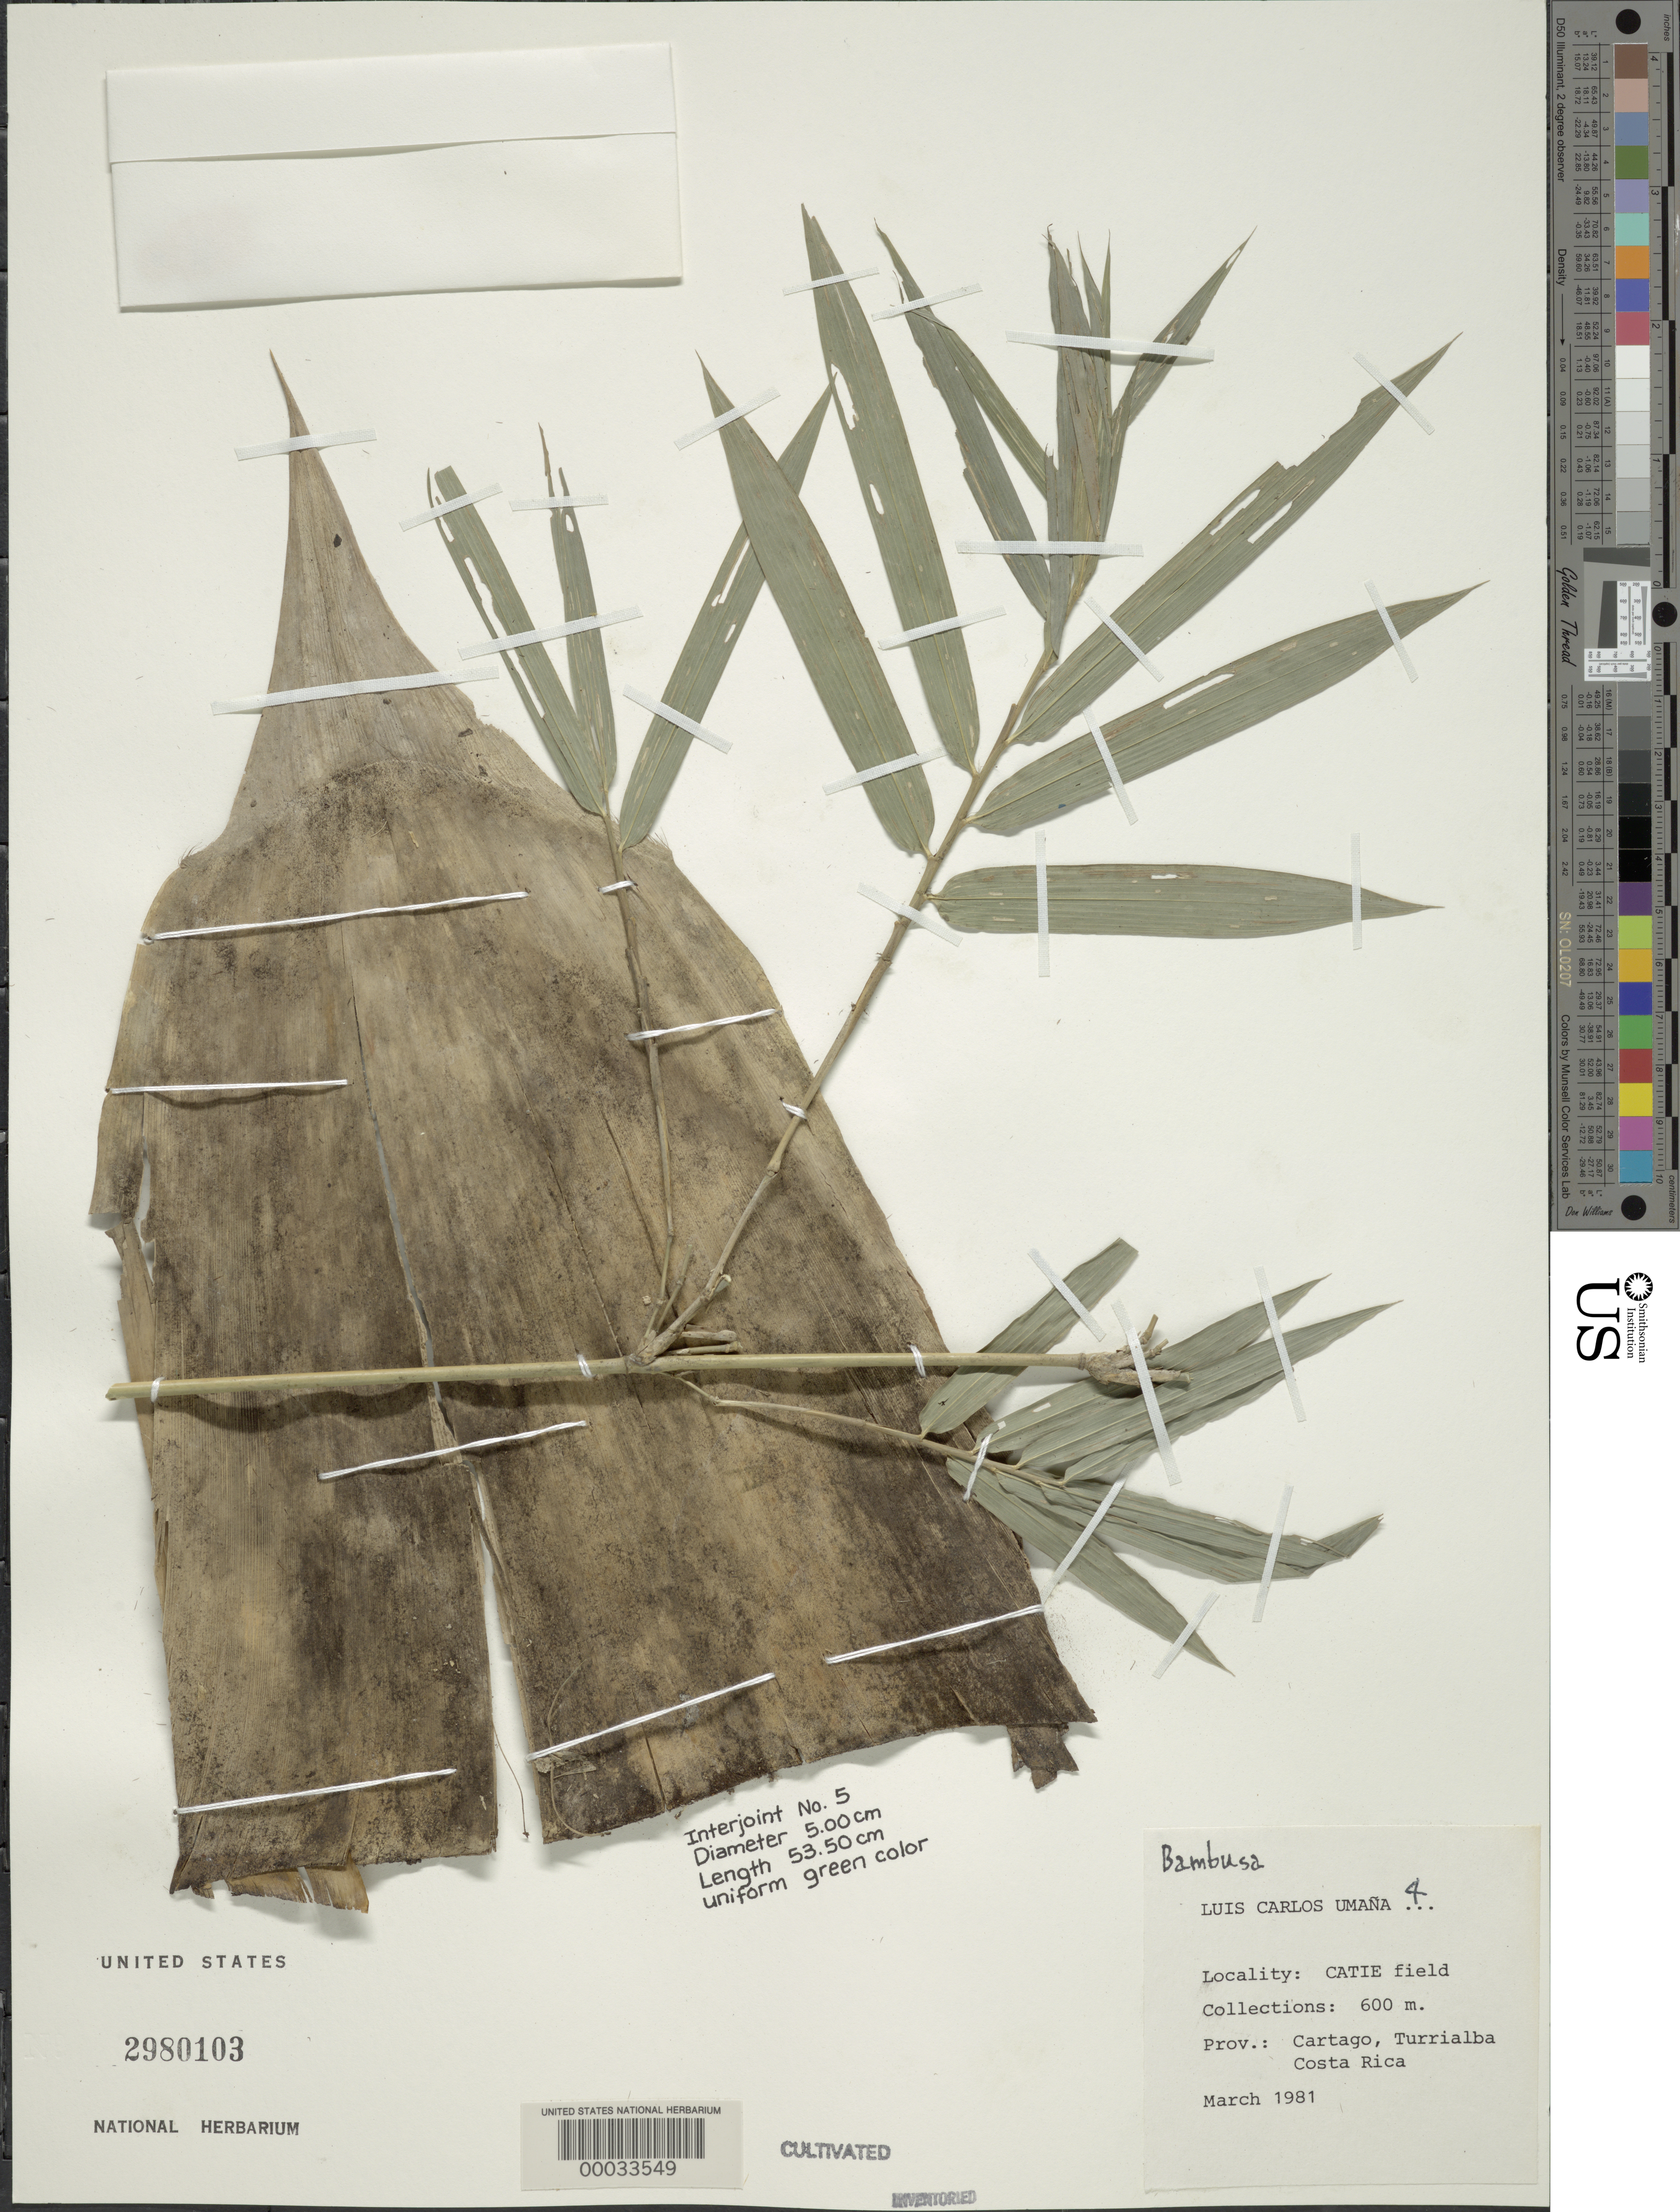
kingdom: Plantae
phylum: Tracheophyta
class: Liliopsida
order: Poales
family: Poaceae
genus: Bambusa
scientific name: Bambusa sp.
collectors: L. C. Umaña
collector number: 4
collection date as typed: Mar 1981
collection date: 1981-03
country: Costa Rica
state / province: Cartago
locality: Catie field, Turrialba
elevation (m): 600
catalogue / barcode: US 2980103